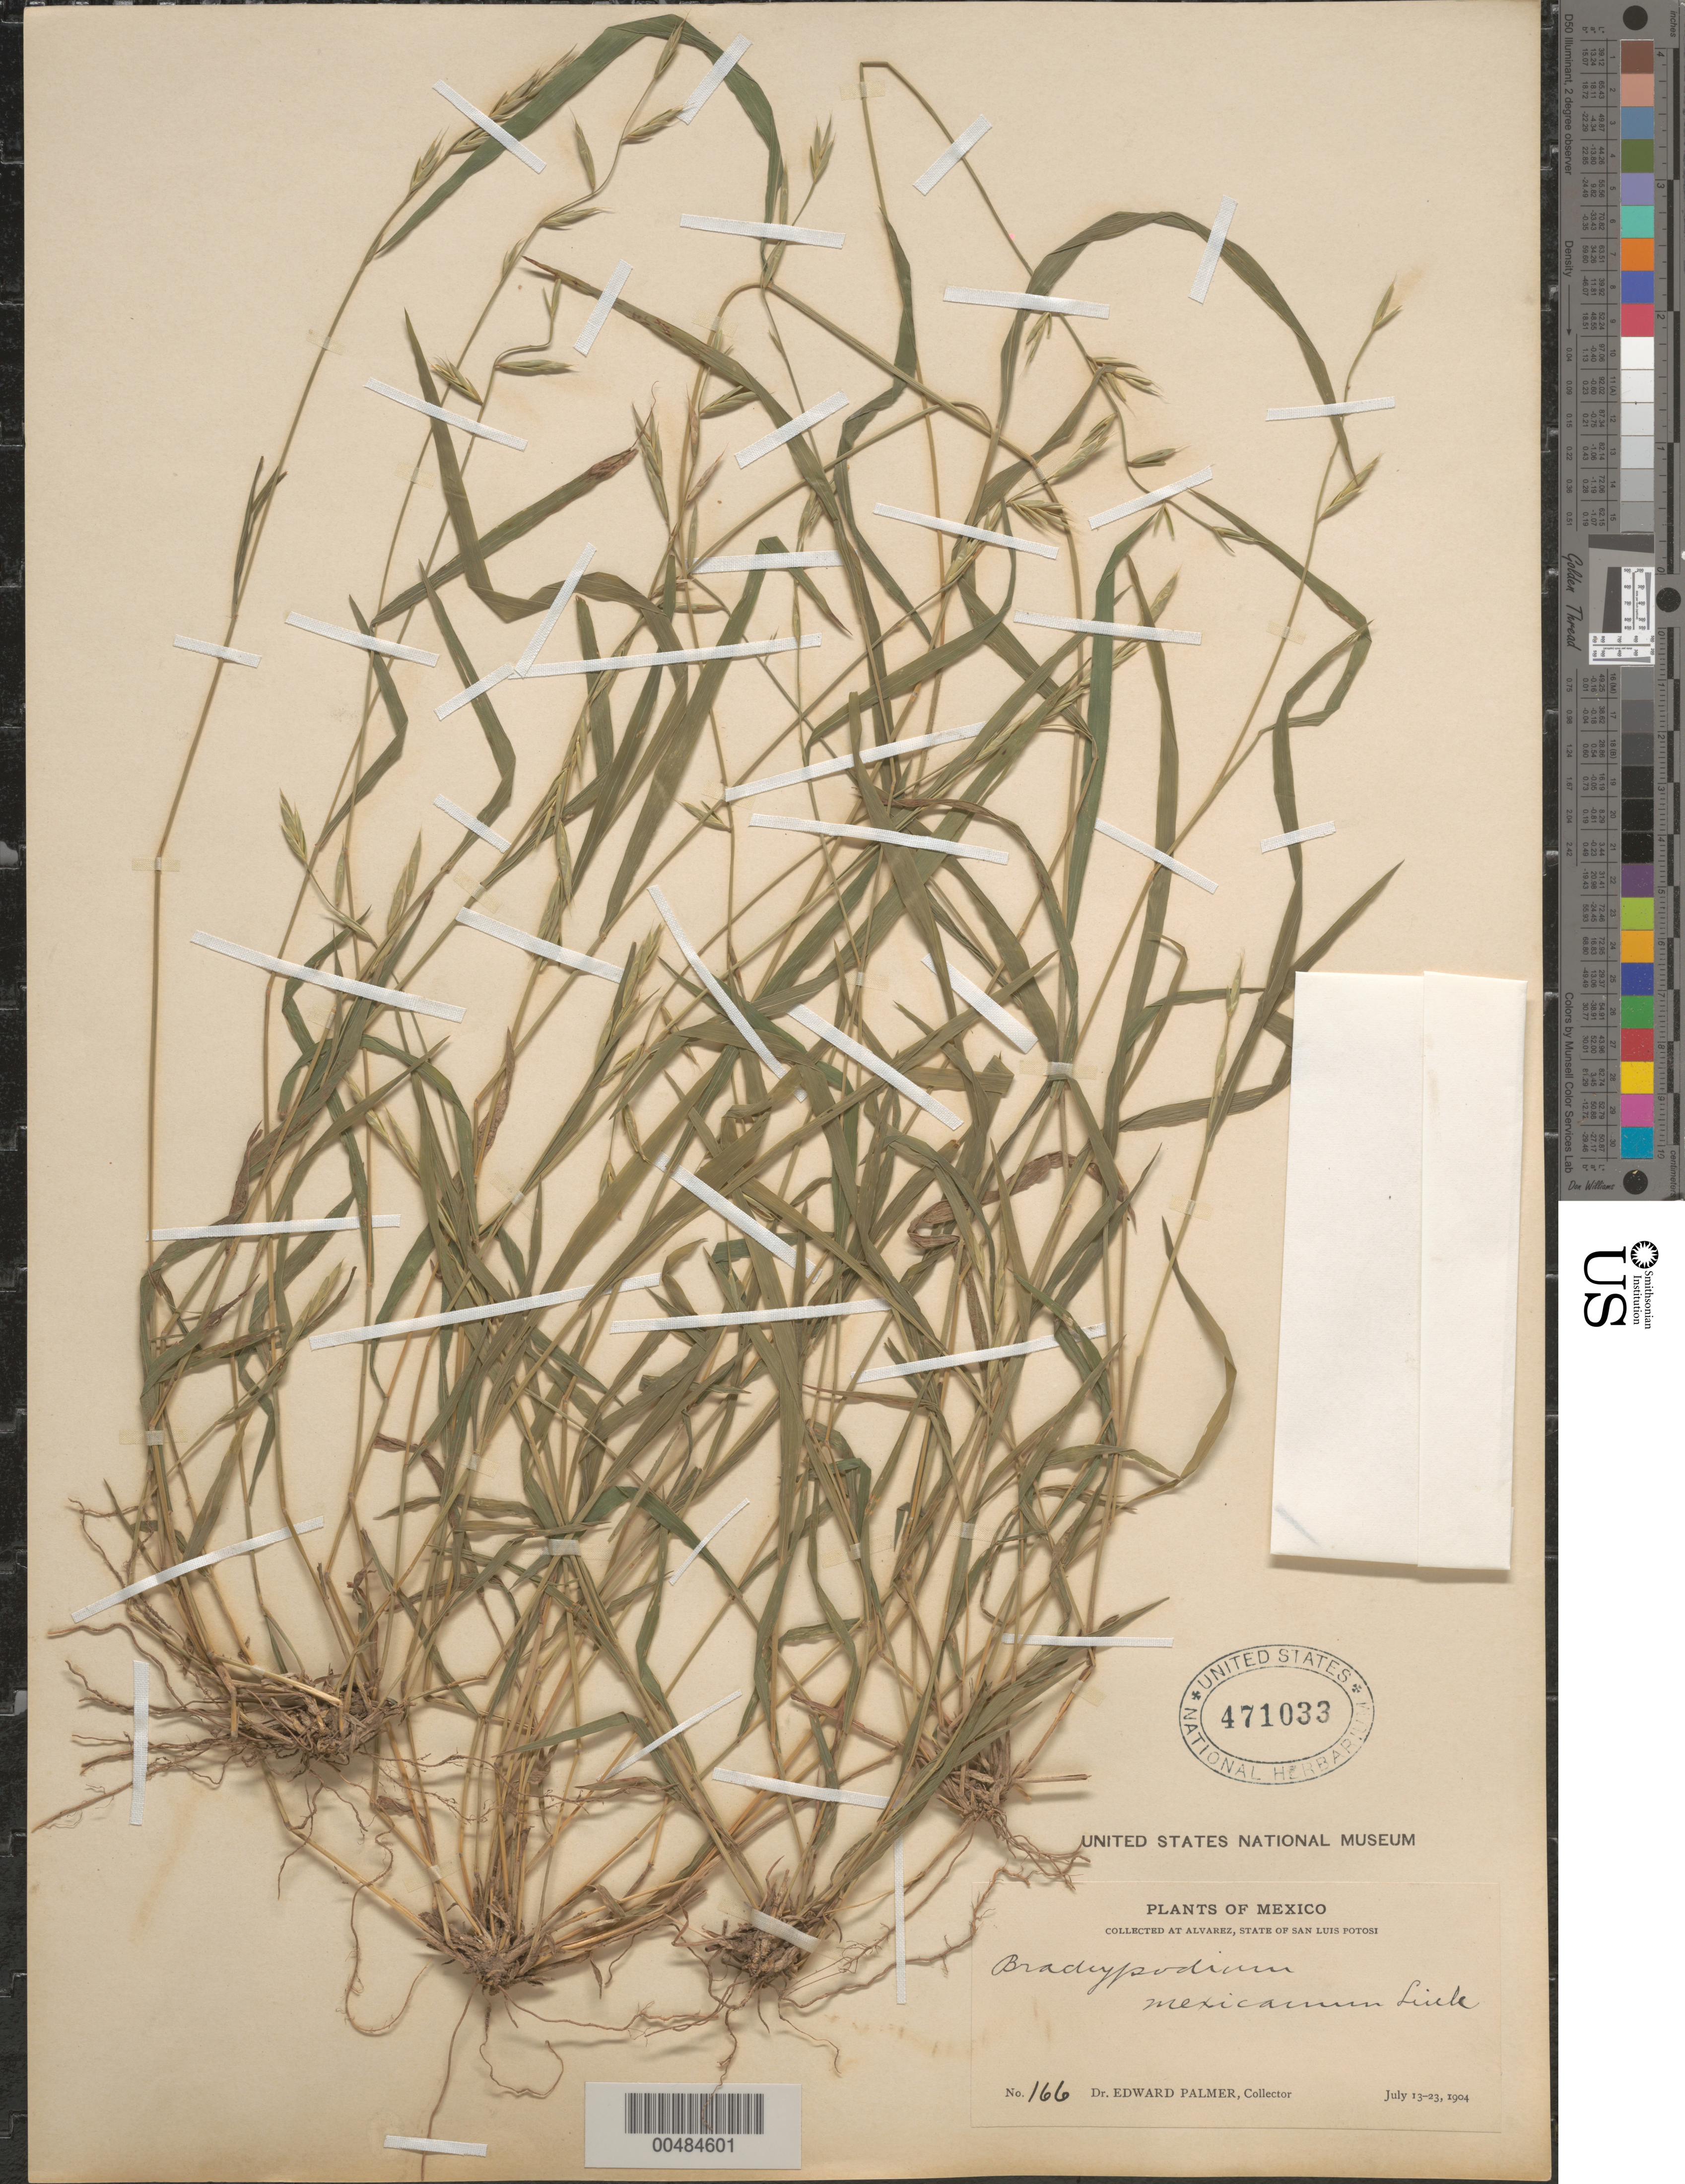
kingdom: Plantae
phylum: Tracheophyta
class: Liliopsida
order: Poales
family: Poaceae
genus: Brachypodium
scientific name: Brachypodium mexicanum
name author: (Roem. & Schult.) Link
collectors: E. Palmer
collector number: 166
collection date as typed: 13 Jul 1904 to 23 Jul 1904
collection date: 1904-07-13/1904-07-23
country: Mexico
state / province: San Luis Potosi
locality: Alvarez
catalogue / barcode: US 471033